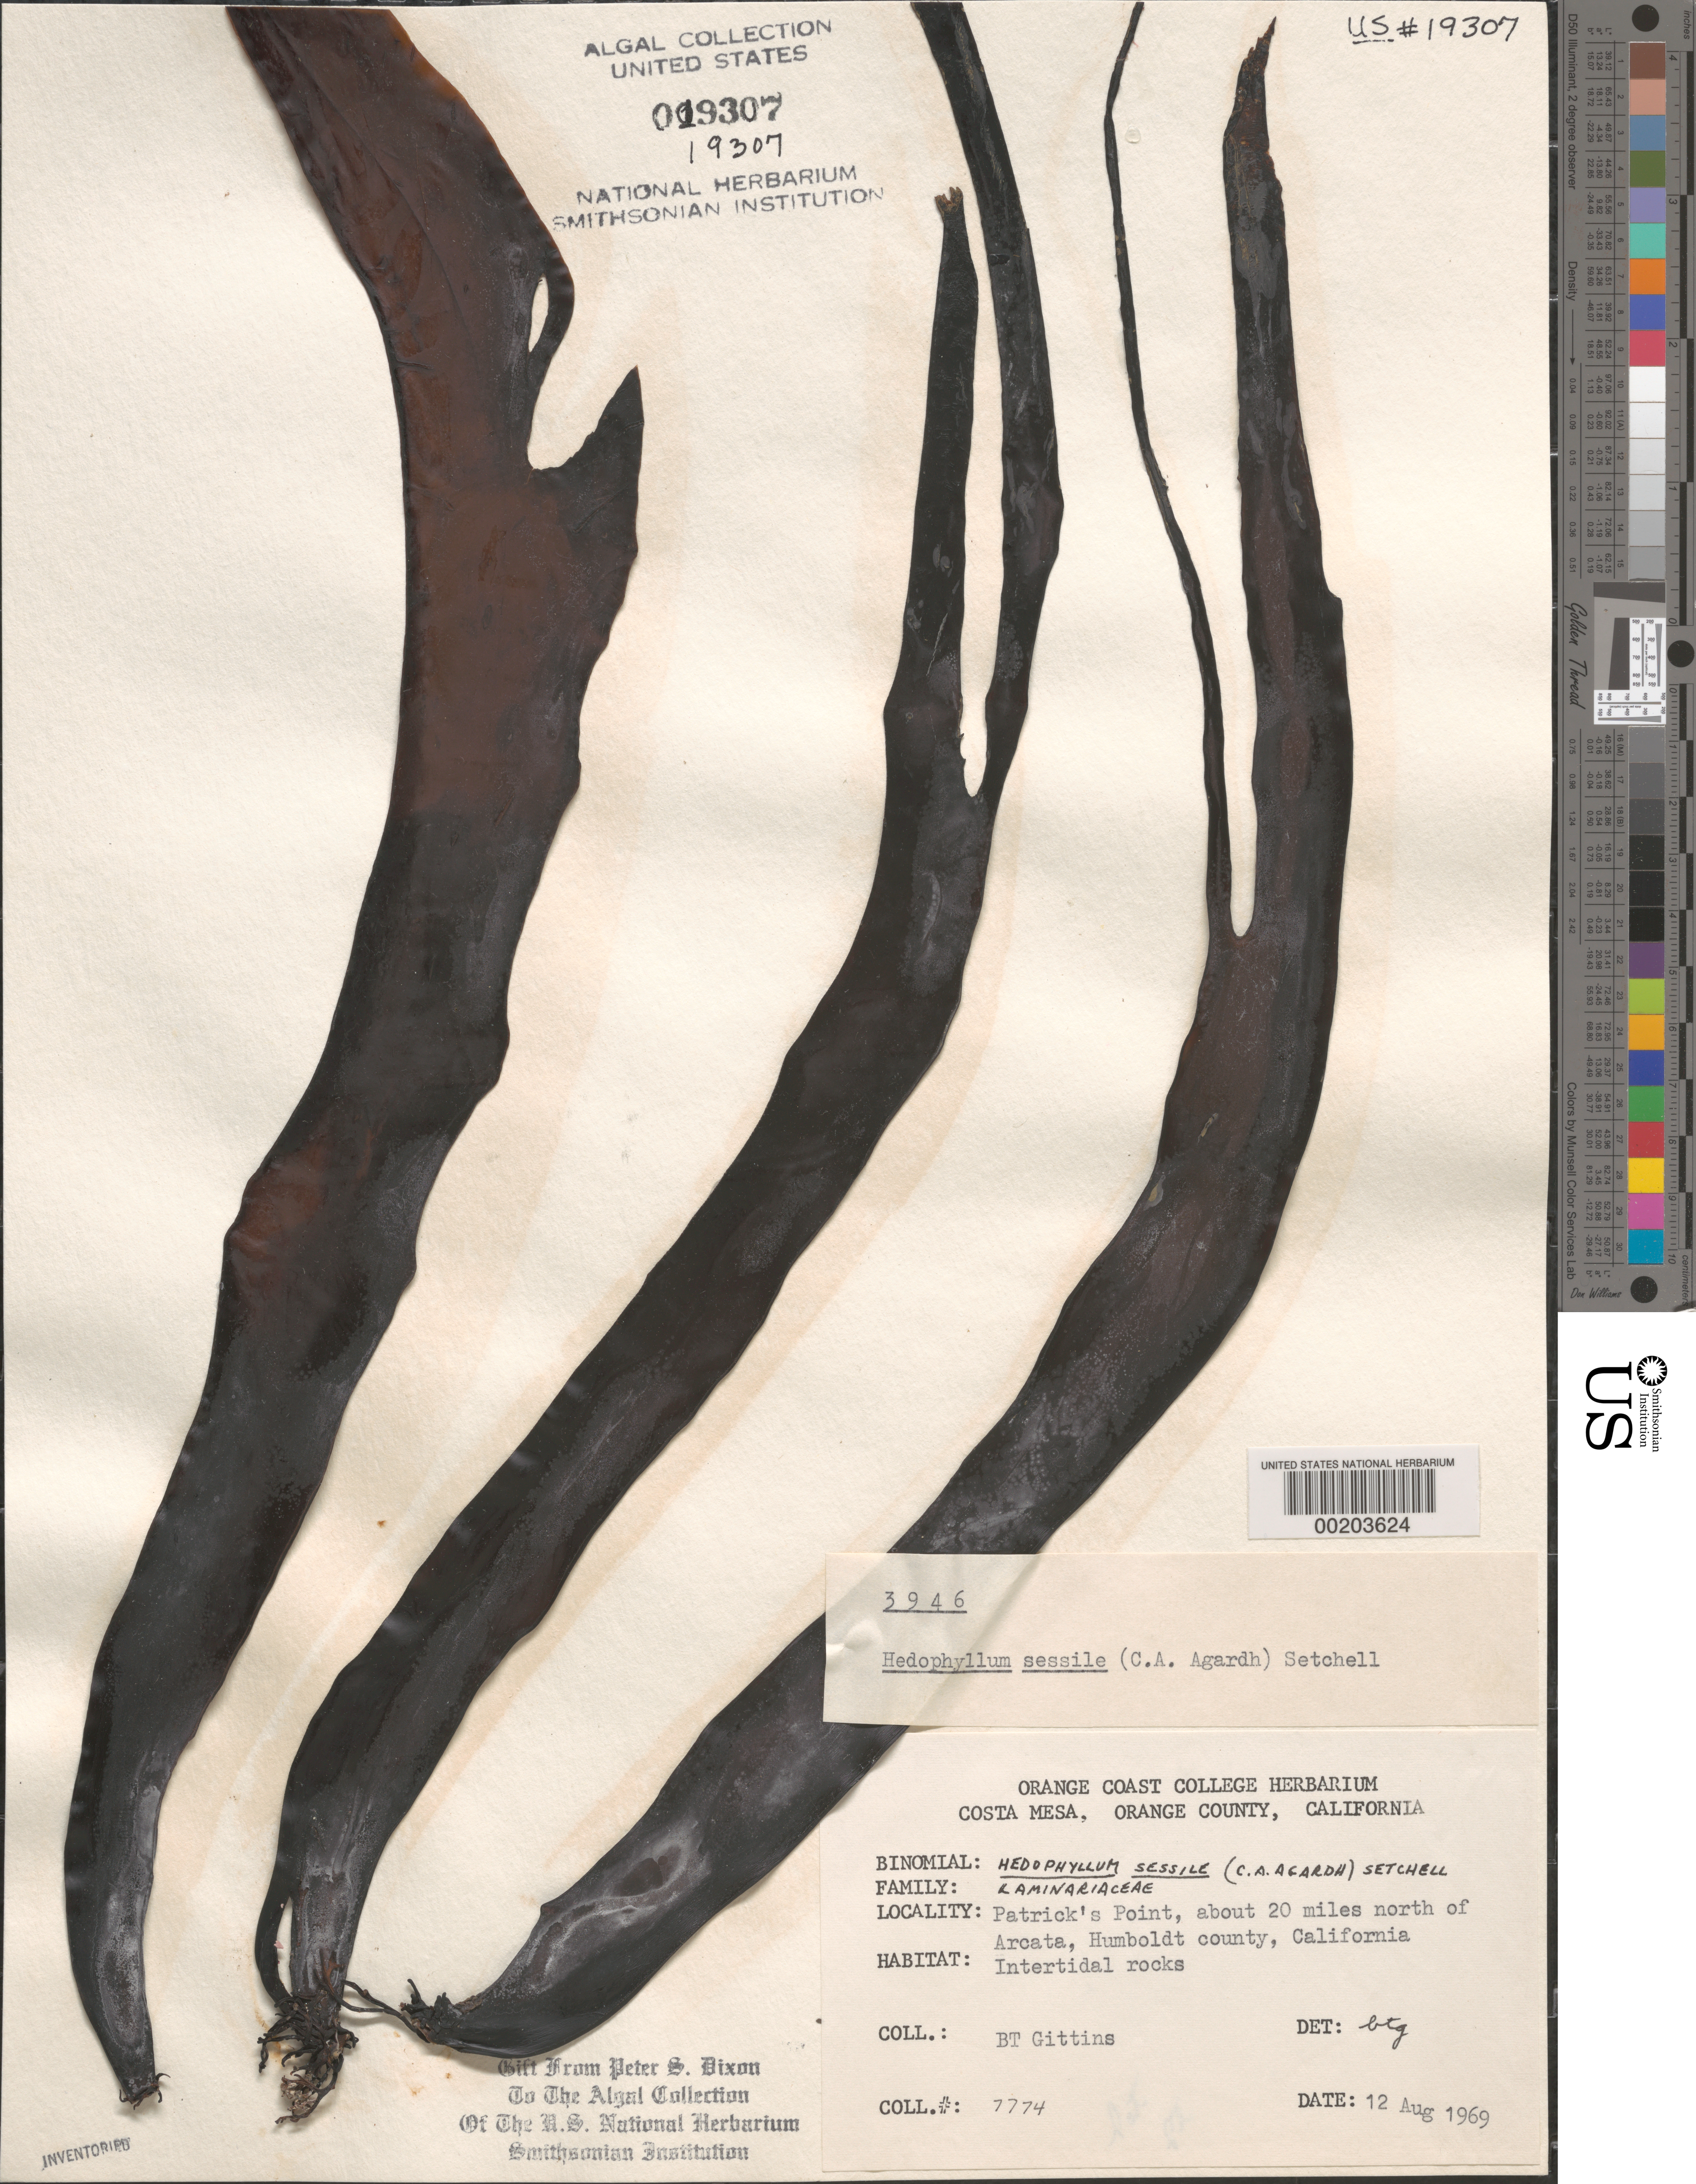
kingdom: Chromista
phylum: Ochrophyta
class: Phaeophyceae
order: Laminariales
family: Laminariaceae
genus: Hedophyllum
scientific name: Hedophyllum sessile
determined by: Gittins, B. T.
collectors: B. Gittins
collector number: BTG 7774 & PSD 3946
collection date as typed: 12 Aug 1969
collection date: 1969-08-12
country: United States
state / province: California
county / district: Humboldt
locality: Patrick's Point, ca. 20 miles north of Arcata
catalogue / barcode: US 19307